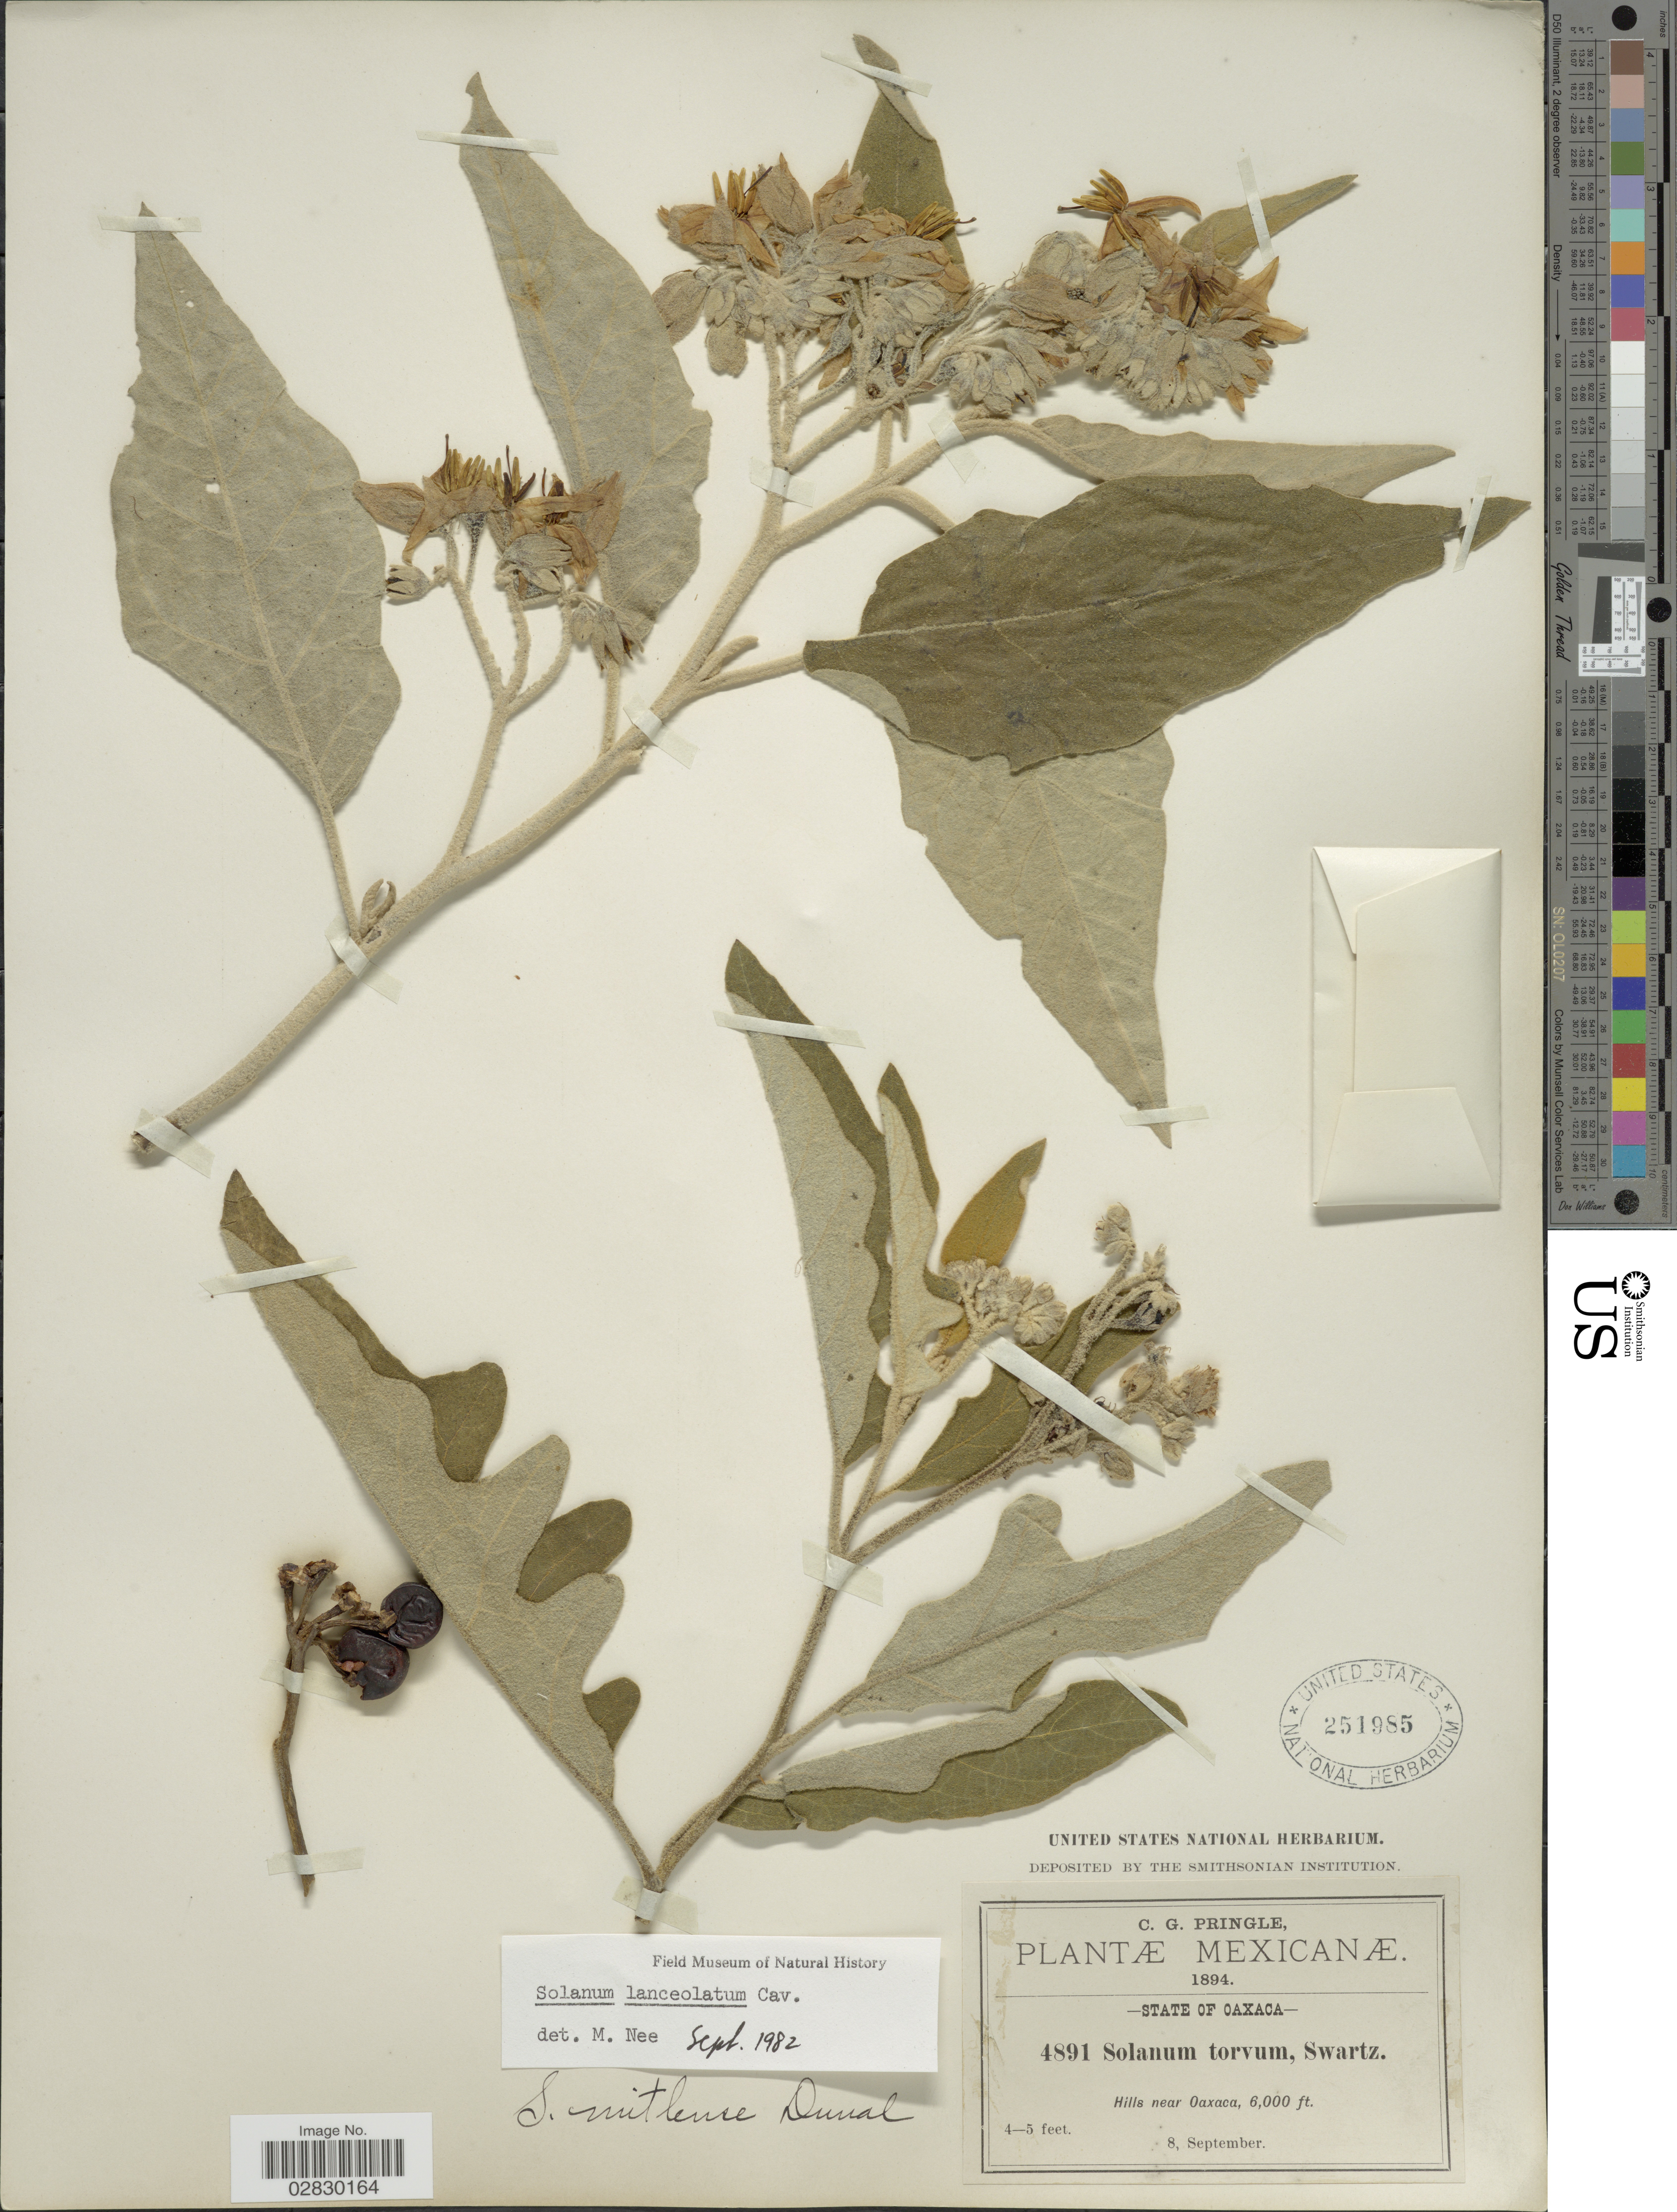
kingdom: Plantae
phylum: Tracheophyta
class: Magnoliopsida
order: Solanales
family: Solanaceae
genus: Solanum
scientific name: Solanum lanceolatum Berthault, nom. illeg.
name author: Berthault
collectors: C. G. Pringle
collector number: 4891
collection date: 1894-09-08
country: Mexico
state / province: Oaxaca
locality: Hills near Oaxaca.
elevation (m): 1829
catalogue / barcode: US 251985